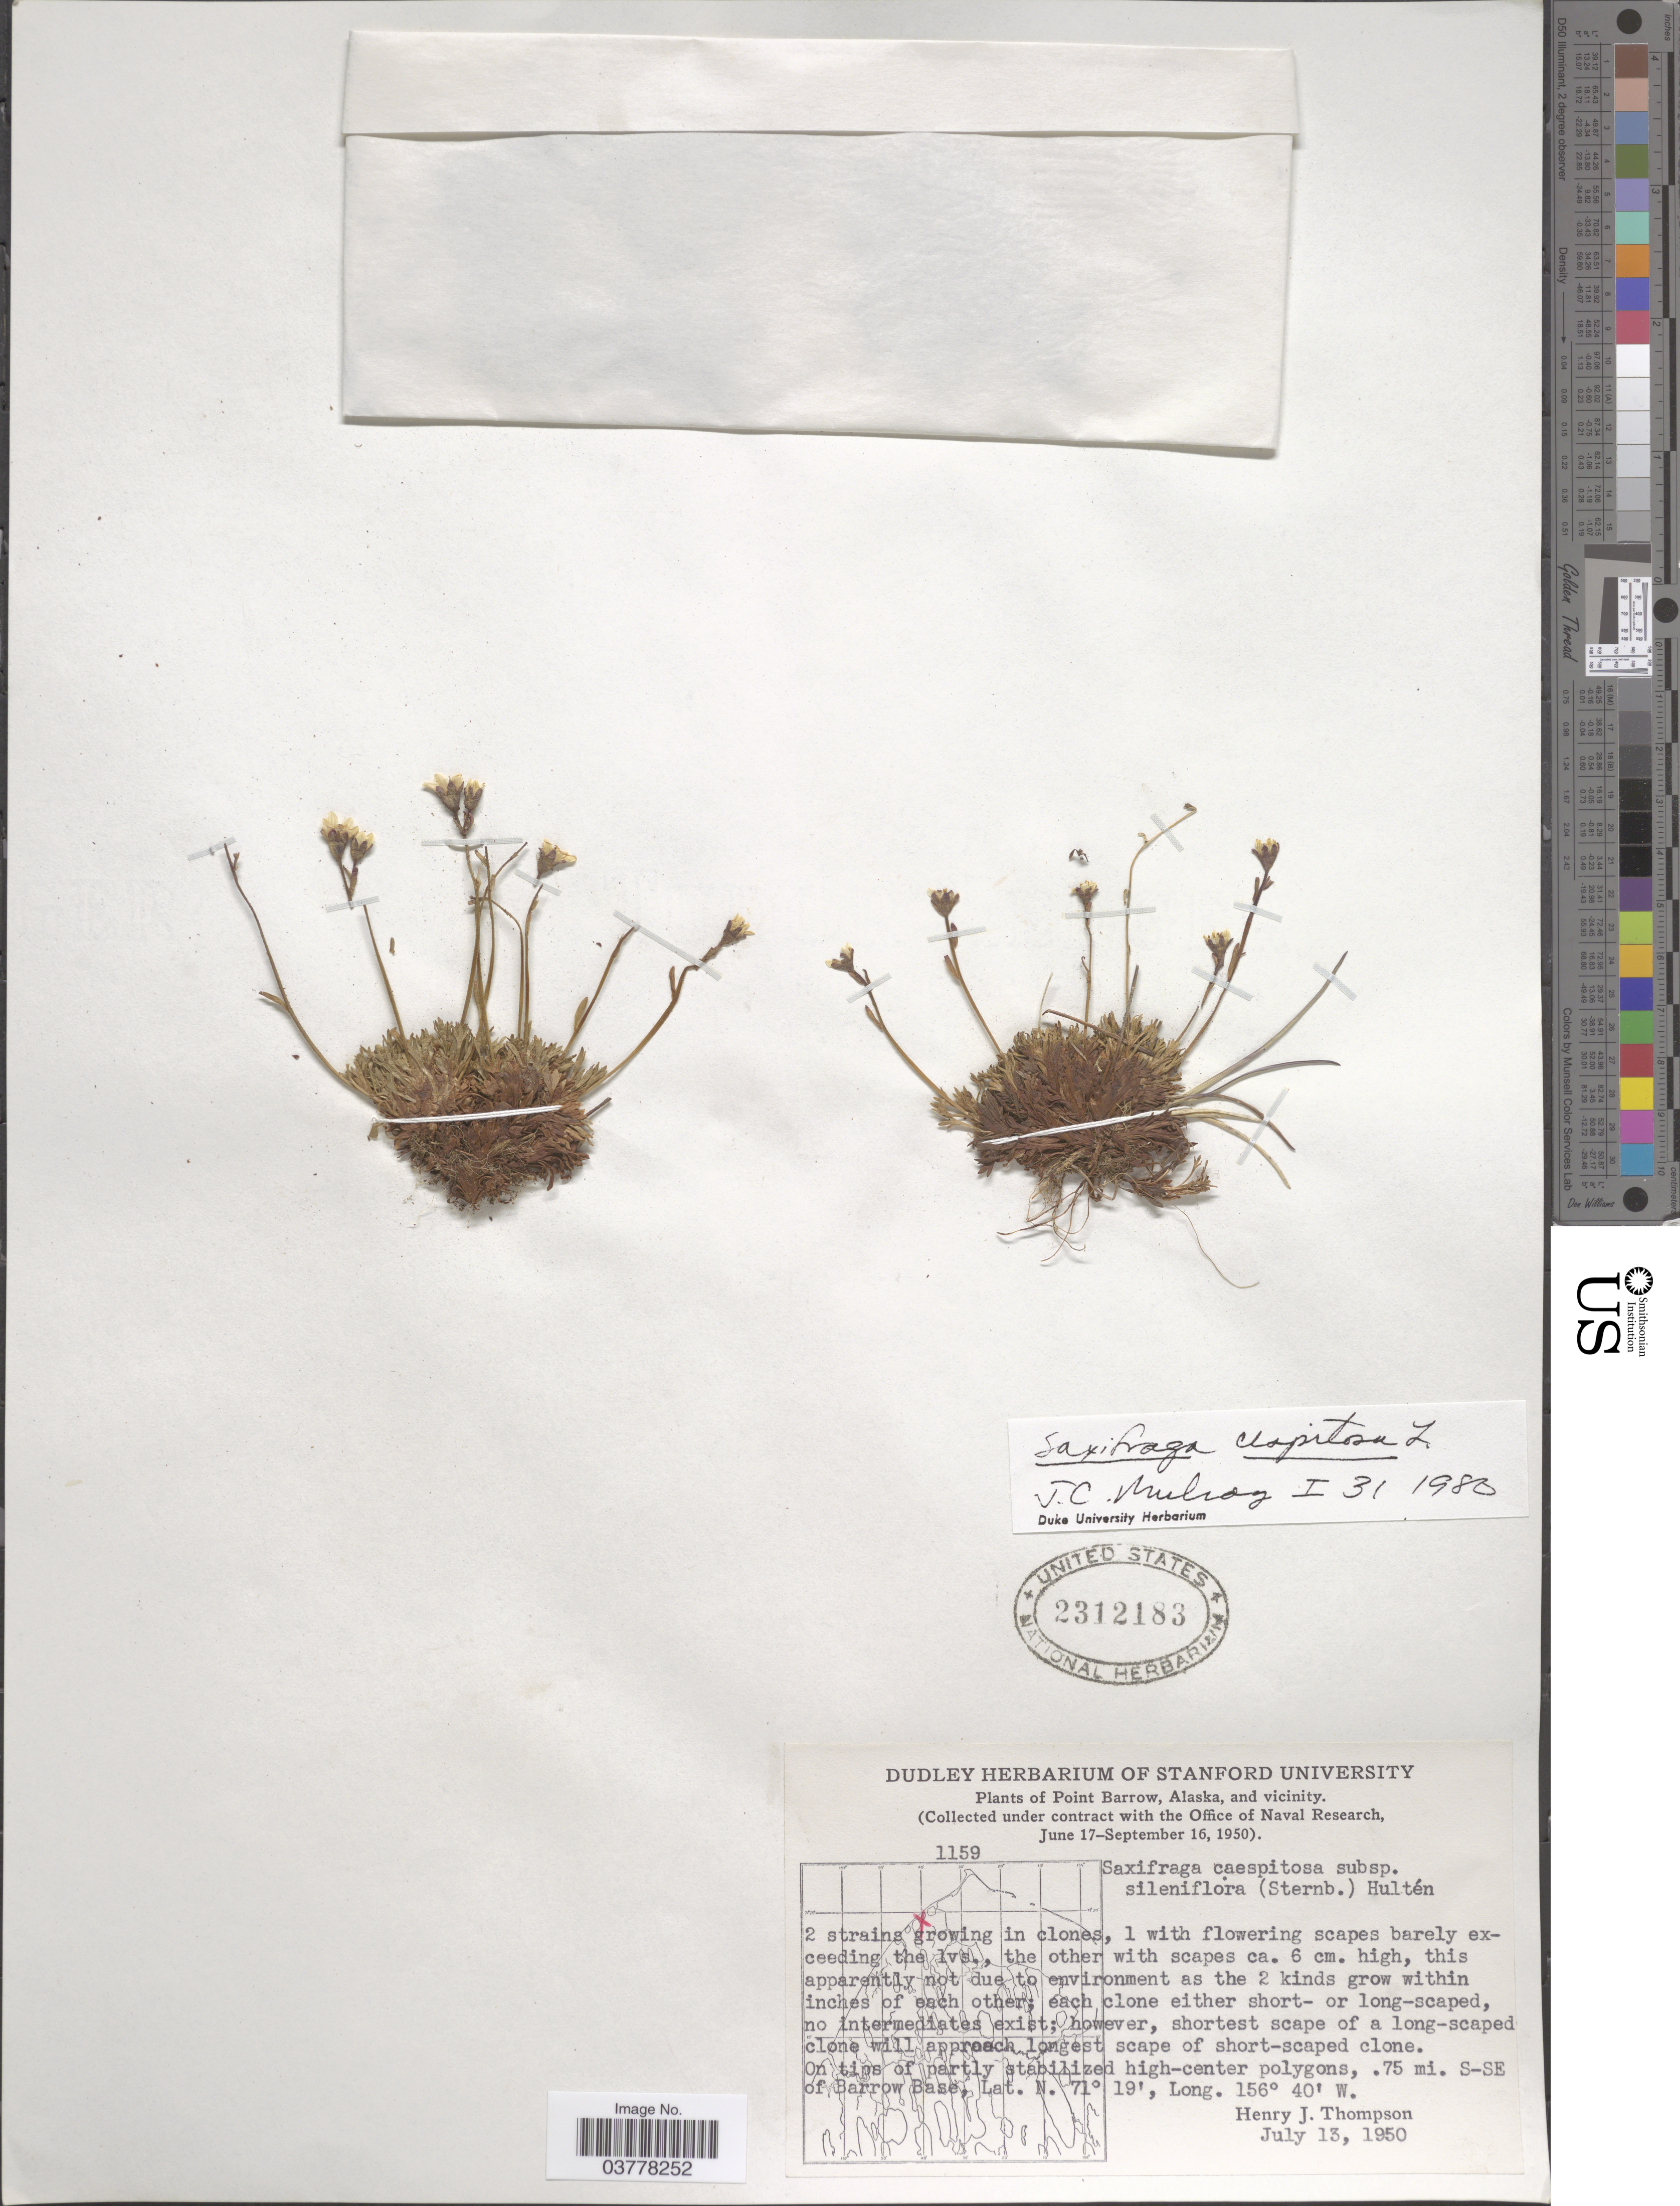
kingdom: Plantae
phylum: Tracheophyta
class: Magnoliopsida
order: Saxifragales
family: Saxifragaceae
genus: Saxifraga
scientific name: Saxifraga caespitosa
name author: L.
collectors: H. J. Thompson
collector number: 1159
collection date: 1950-07-13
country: United States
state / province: Alaska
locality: Point Barrow, Alaska, and vicinity. On tins of partly stabilized high-center polygons, .75 mi. S-SE of Barrow Base.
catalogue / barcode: US 2312183